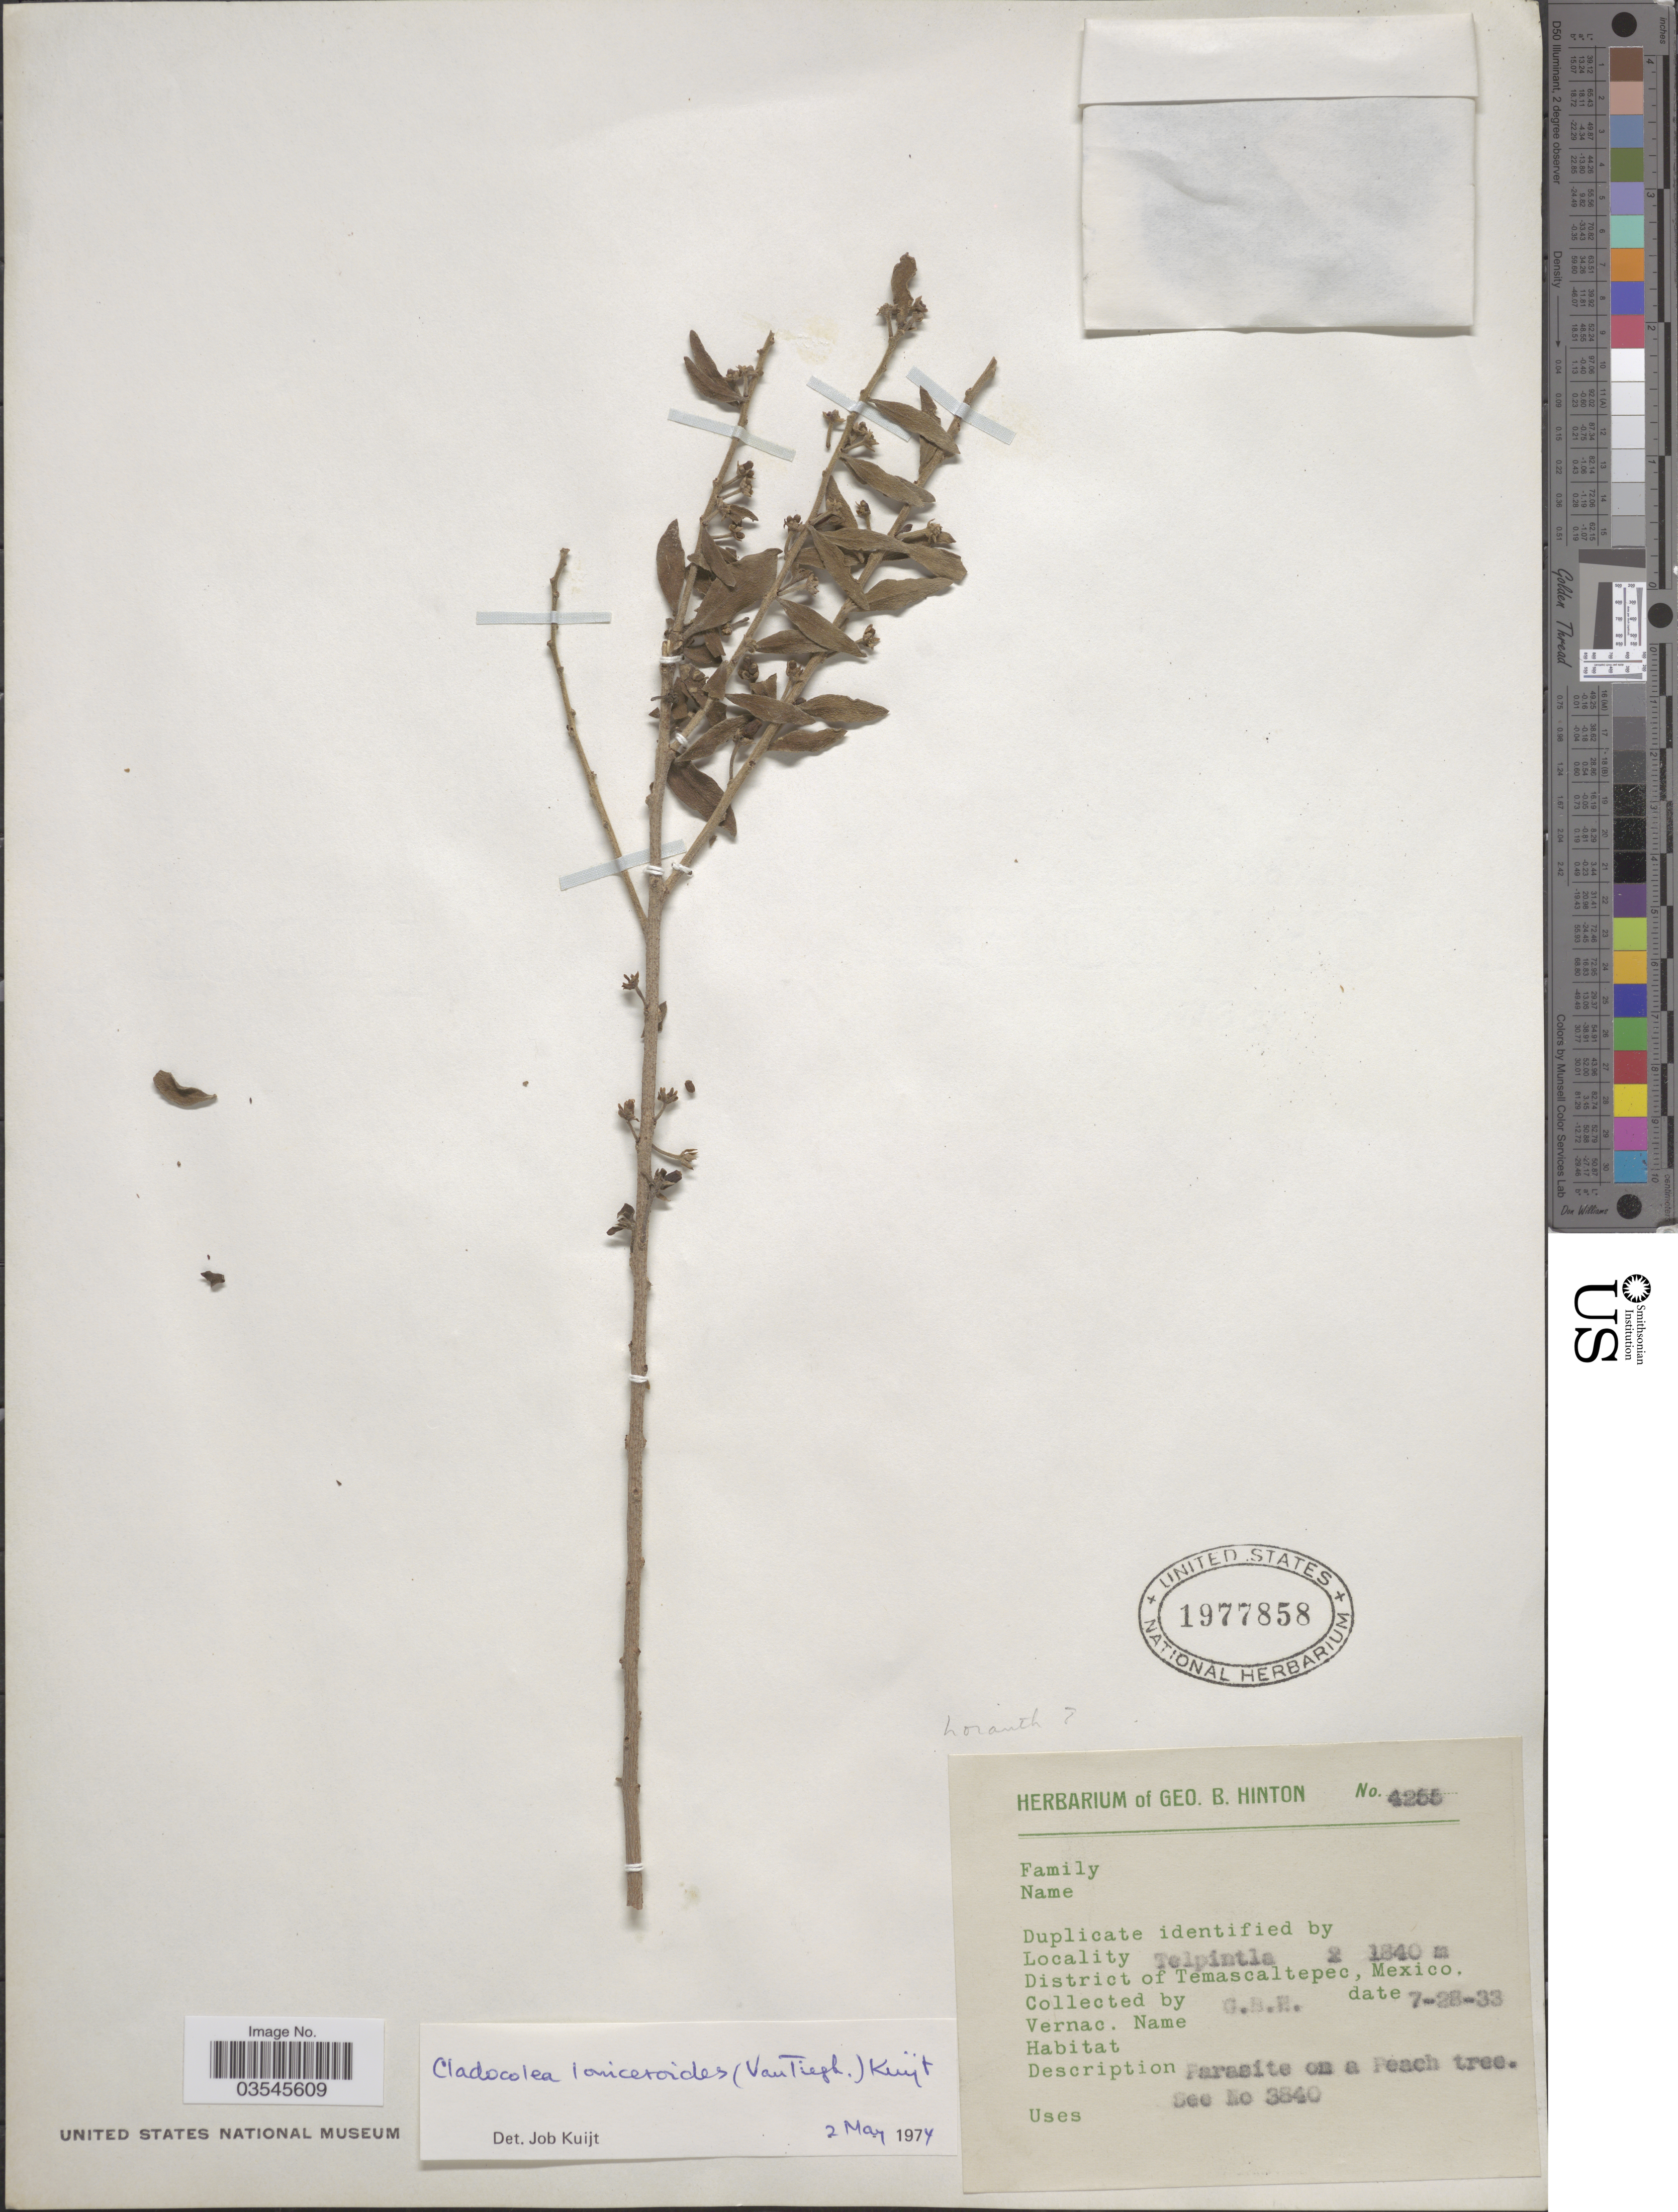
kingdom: Plantae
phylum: Tracheophyta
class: Magnoliopsida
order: Santalales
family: Loranthaceae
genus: Cladocolea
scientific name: Cladocolea loniceroides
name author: (Tiegh.) Kuijt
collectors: G. B. Hinton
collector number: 4255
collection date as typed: Transcribed d/m/y: 28/7/33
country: Mexico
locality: Telpintla. District of Temascaltepec.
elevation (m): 1840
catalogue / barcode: US 1977858